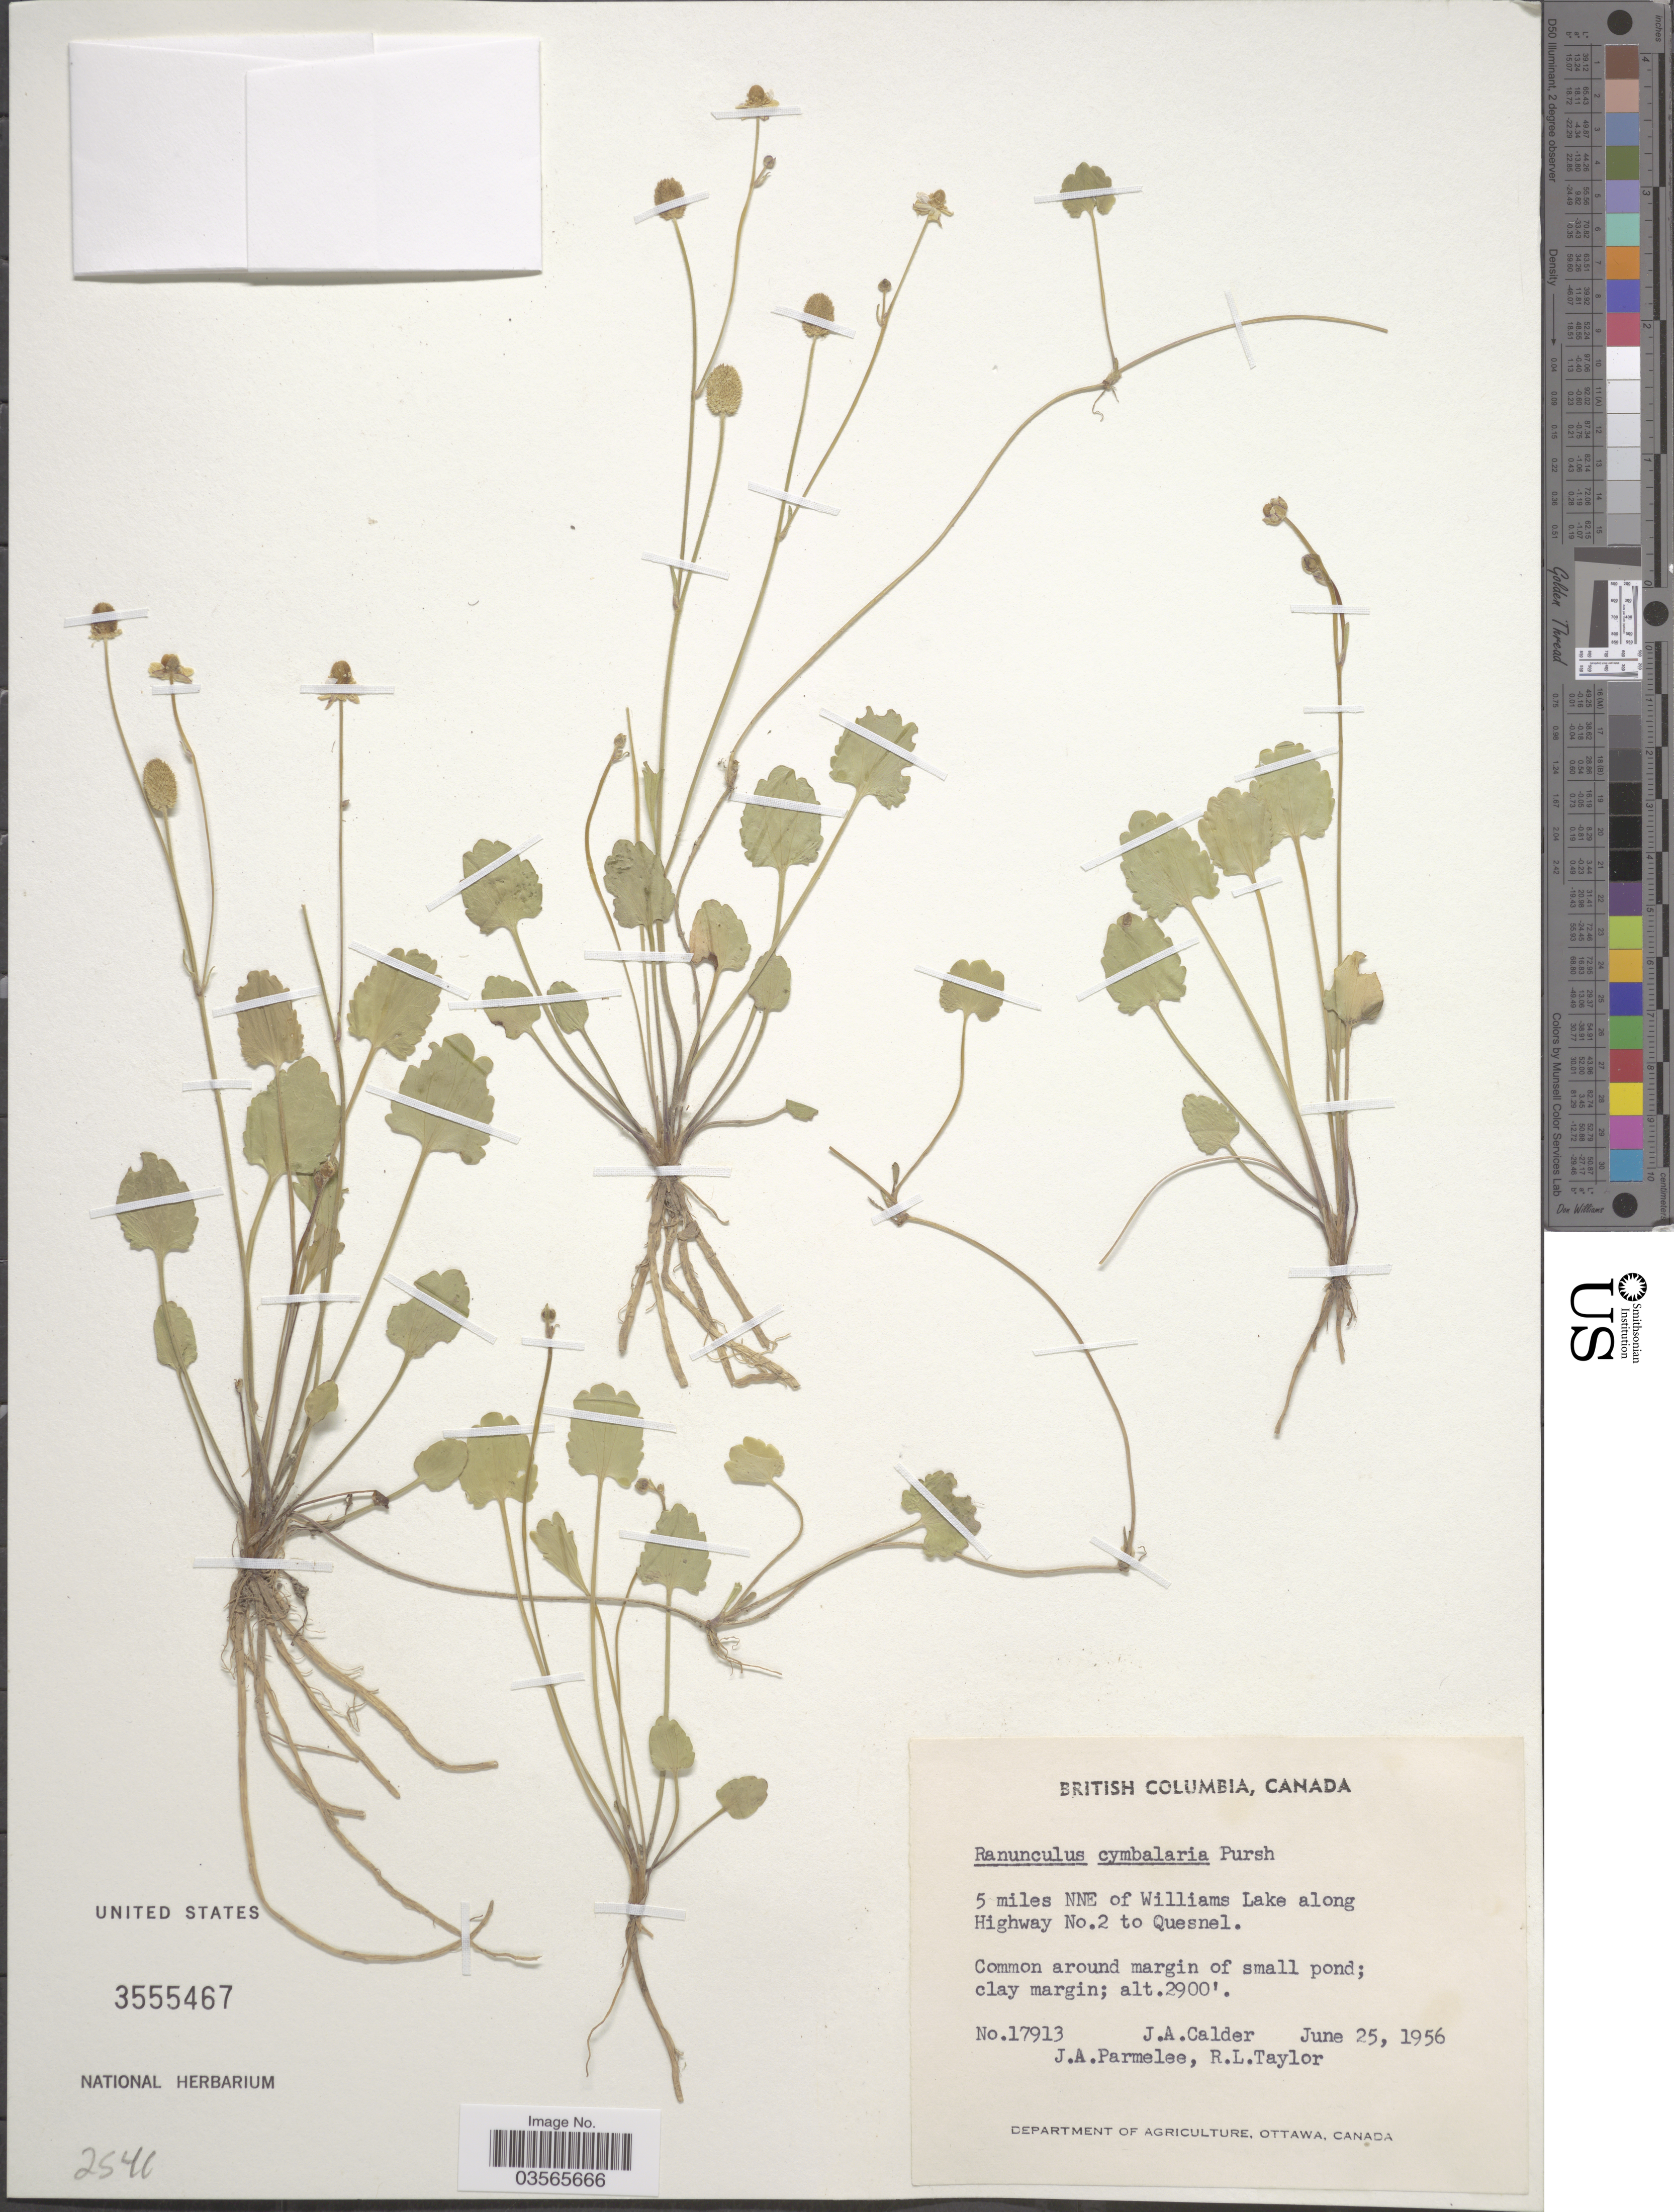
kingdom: Plantae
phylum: Tracheophyta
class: Magnoliopsida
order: Ranunculales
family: Ranunculaceae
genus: Halerpestes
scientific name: Halerpestes cymbalaria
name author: (Pursh) Greene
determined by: Strong, M. T., (US), Smithsonian Institution - National Museum of Natural History (UNITED STATES)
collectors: J. A. Calder, J. A. Parmelee & R. Taylor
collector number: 17913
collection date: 1956-06-25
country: Canada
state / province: British Columbia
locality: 5 miles NNE of Williams Lake along Highway No.2 to Quesnel.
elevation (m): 884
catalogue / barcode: US 3555467